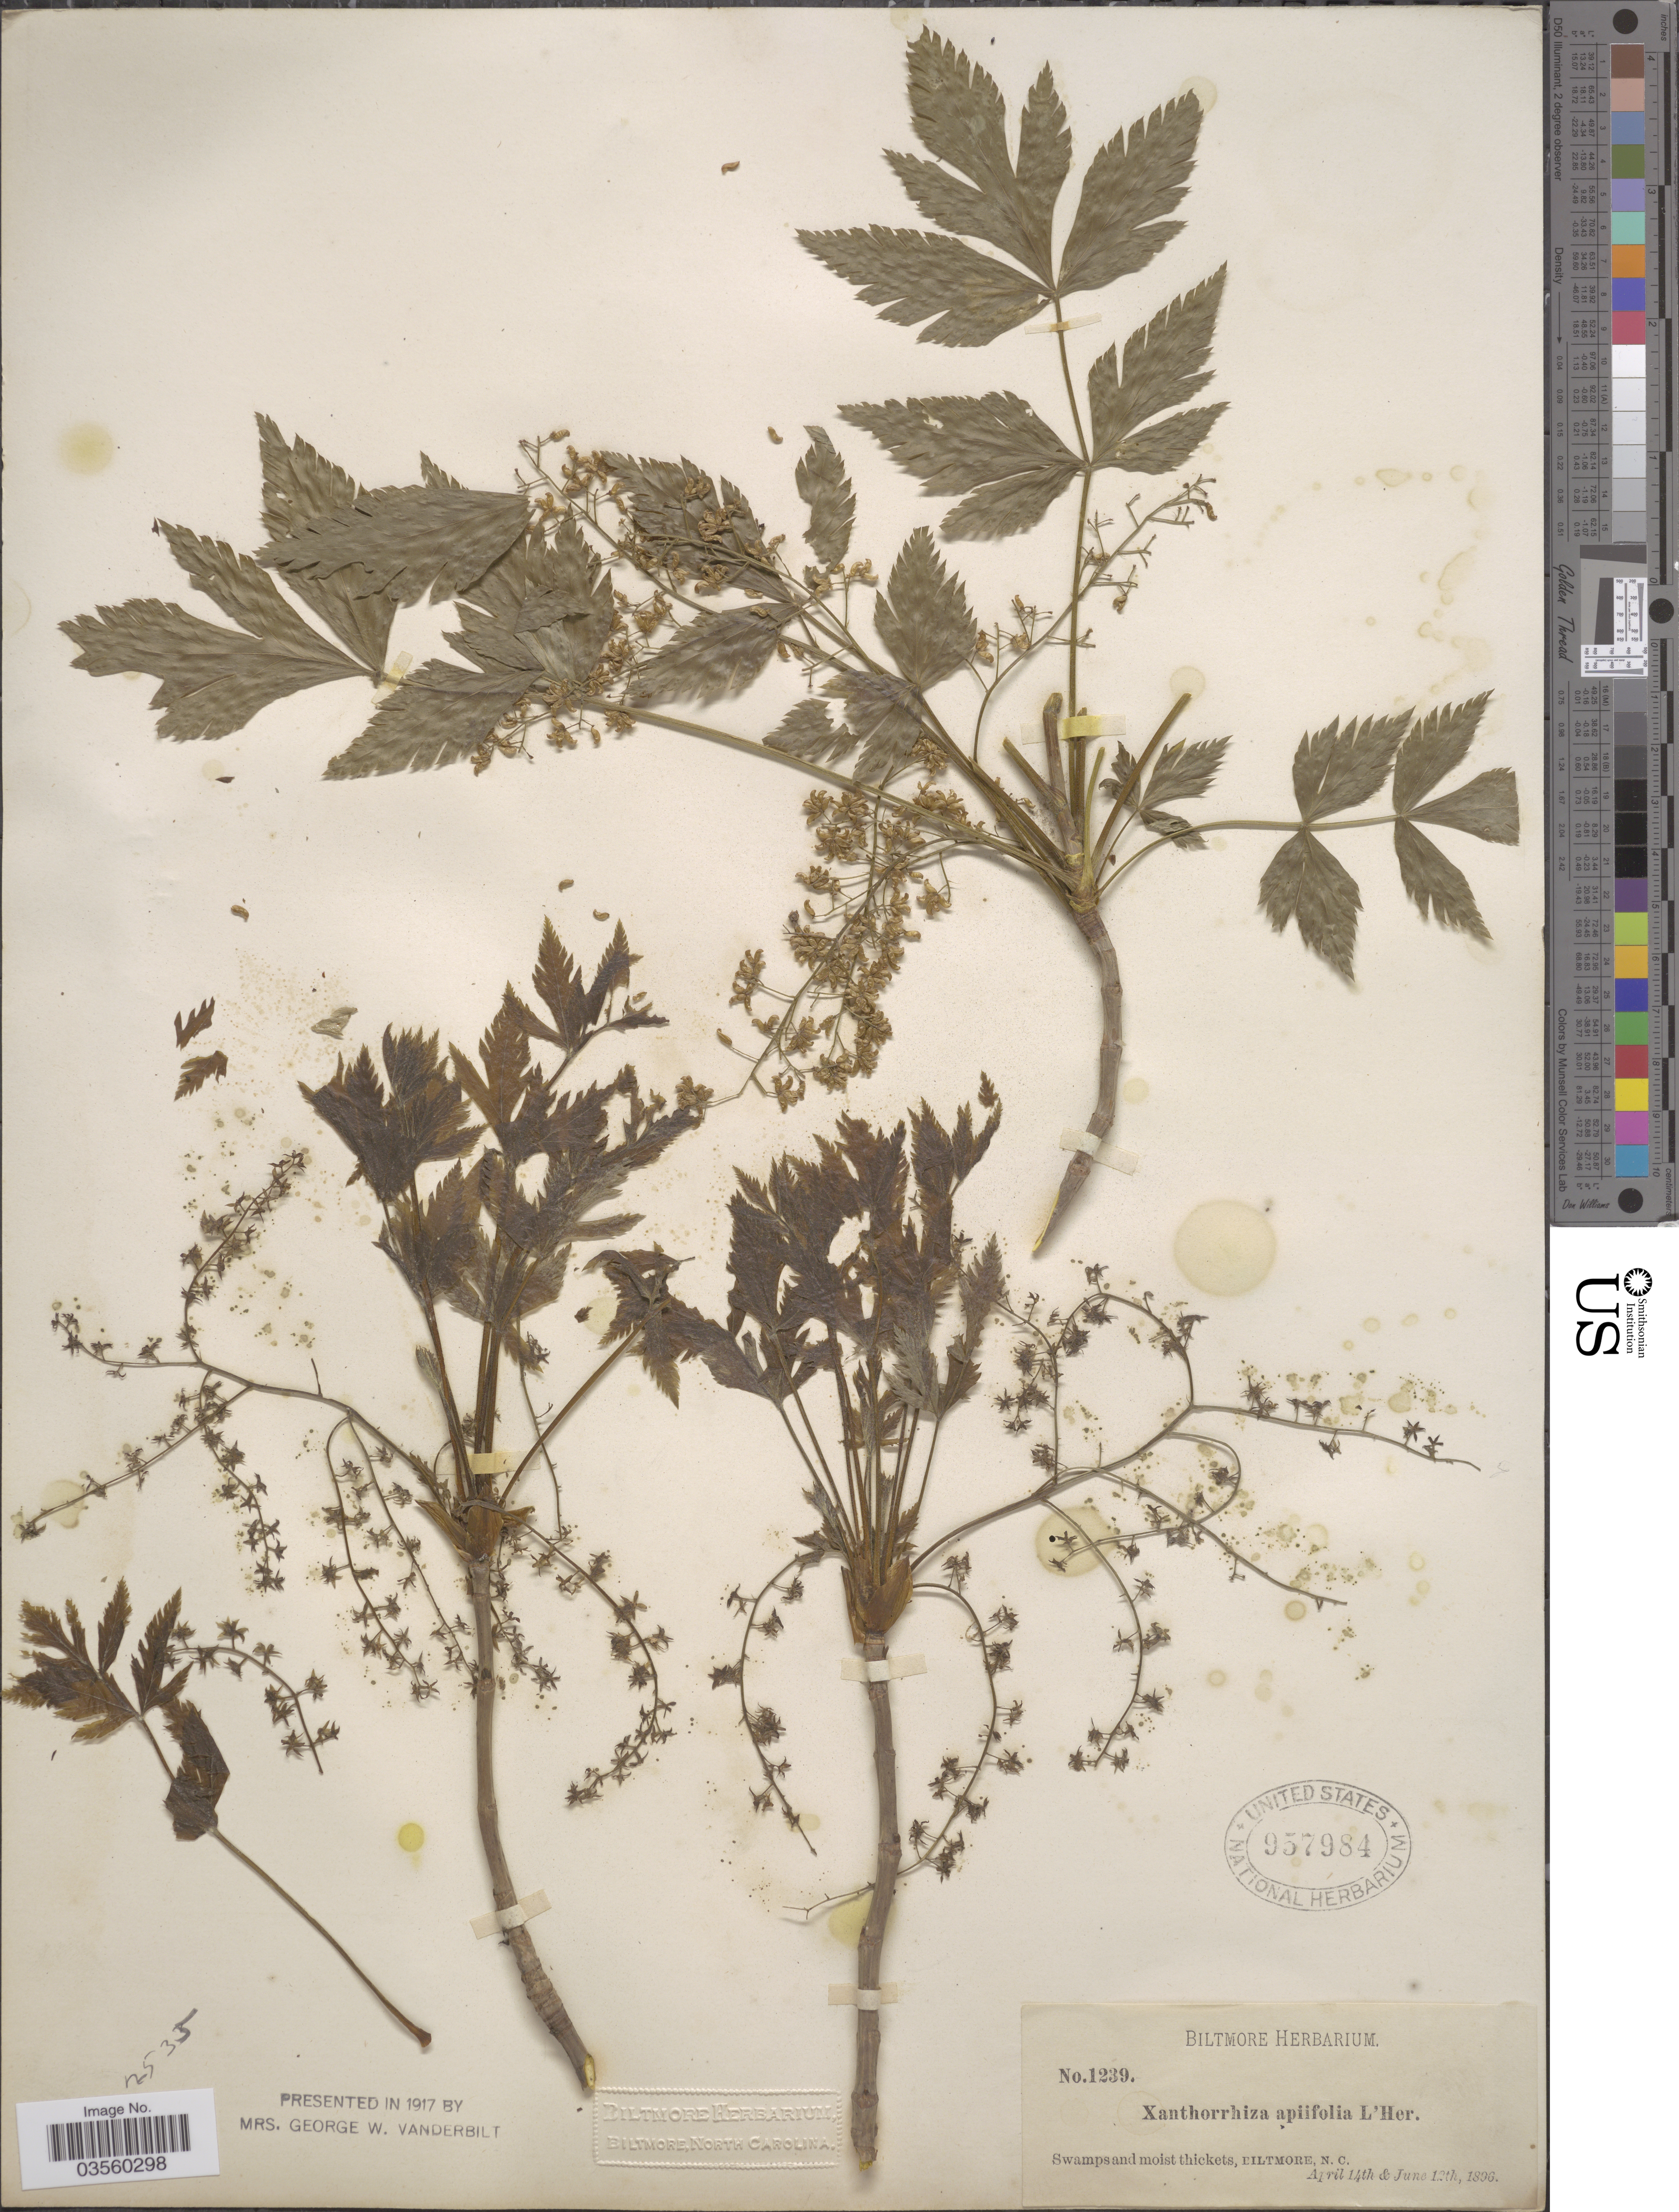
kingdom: Plantae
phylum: Tracheophyta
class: Magnoliopsida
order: Ranunculales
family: Ranunculaceae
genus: Xanthorhiza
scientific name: Xanthorhiza apiifolia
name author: L'Hér.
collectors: ex herb. Biltmore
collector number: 1239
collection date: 1896-04-14/1896-06-12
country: United States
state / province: North Carolina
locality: Biltmore.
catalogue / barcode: US 957984